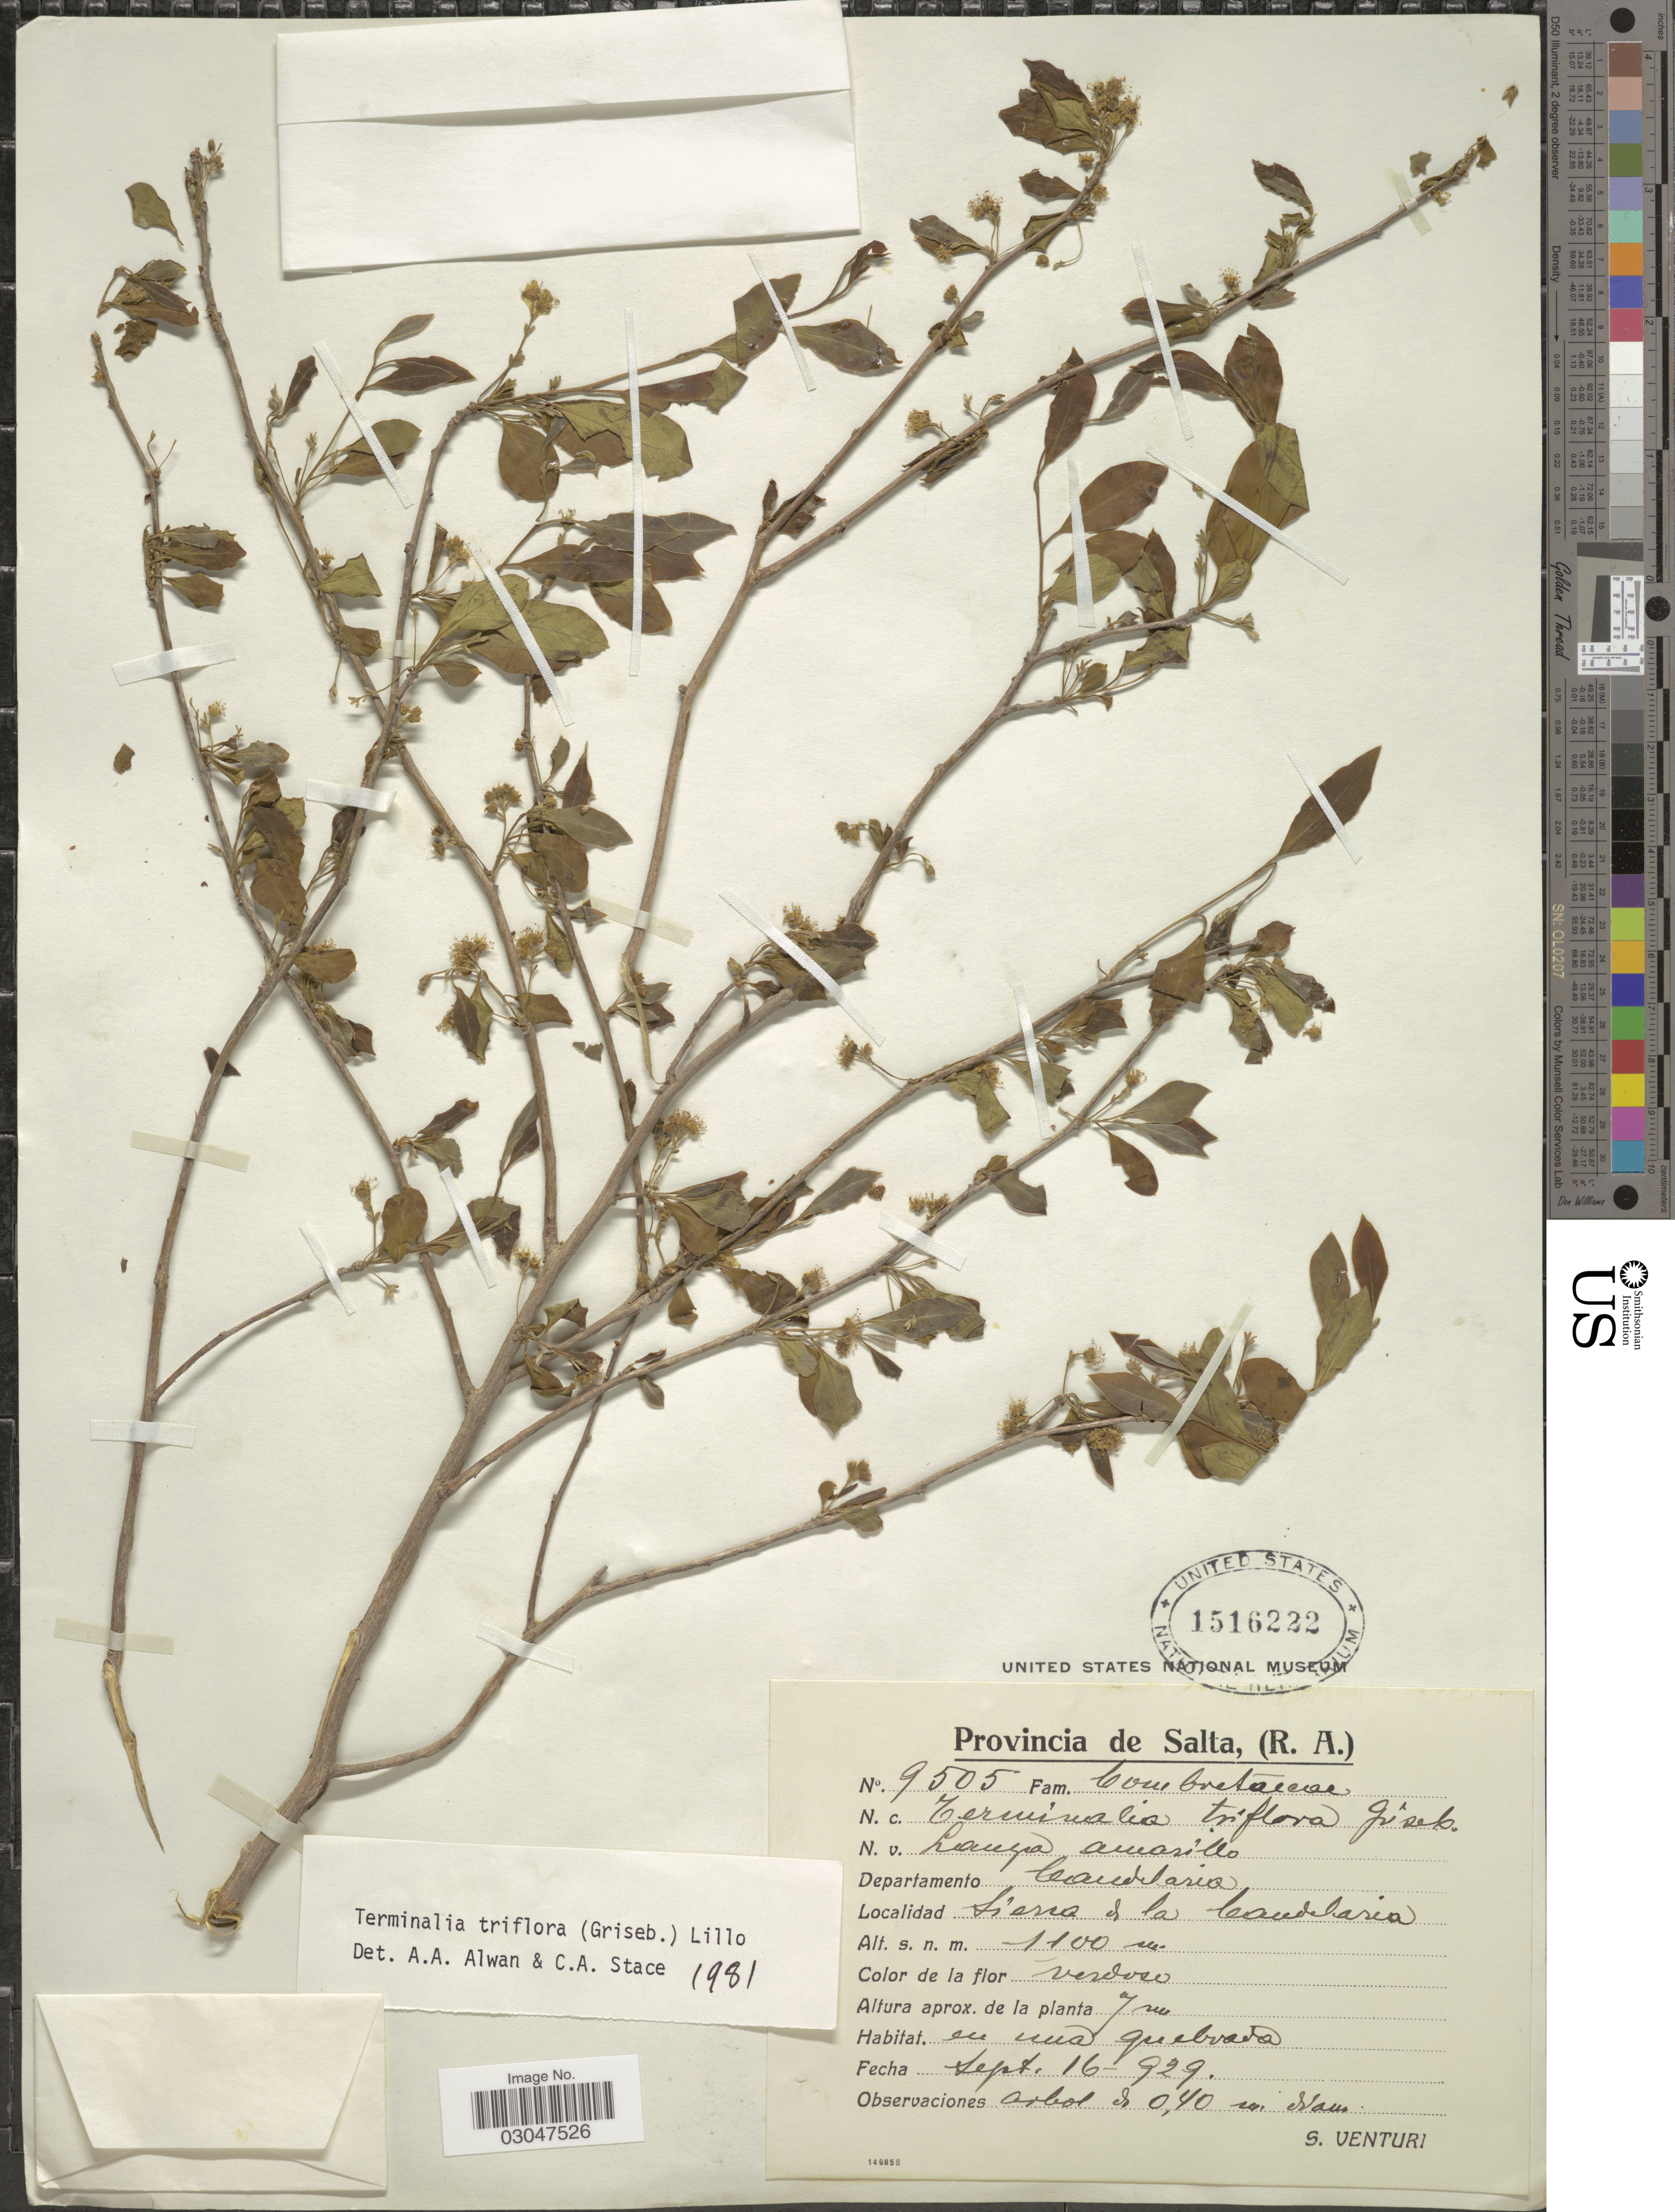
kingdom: Plantae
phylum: Tracheophyta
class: Magnoliopsida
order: Myrtales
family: Combretaceae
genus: Terminalia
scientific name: Terminalia triflora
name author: (Griseb.) Lillo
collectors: S. Venturi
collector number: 9505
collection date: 1929-09-16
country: Argentina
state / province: Salta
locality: Departamento Candelaria. Sierra de la Candelaria.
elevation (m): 1100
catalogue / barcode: US 1516222